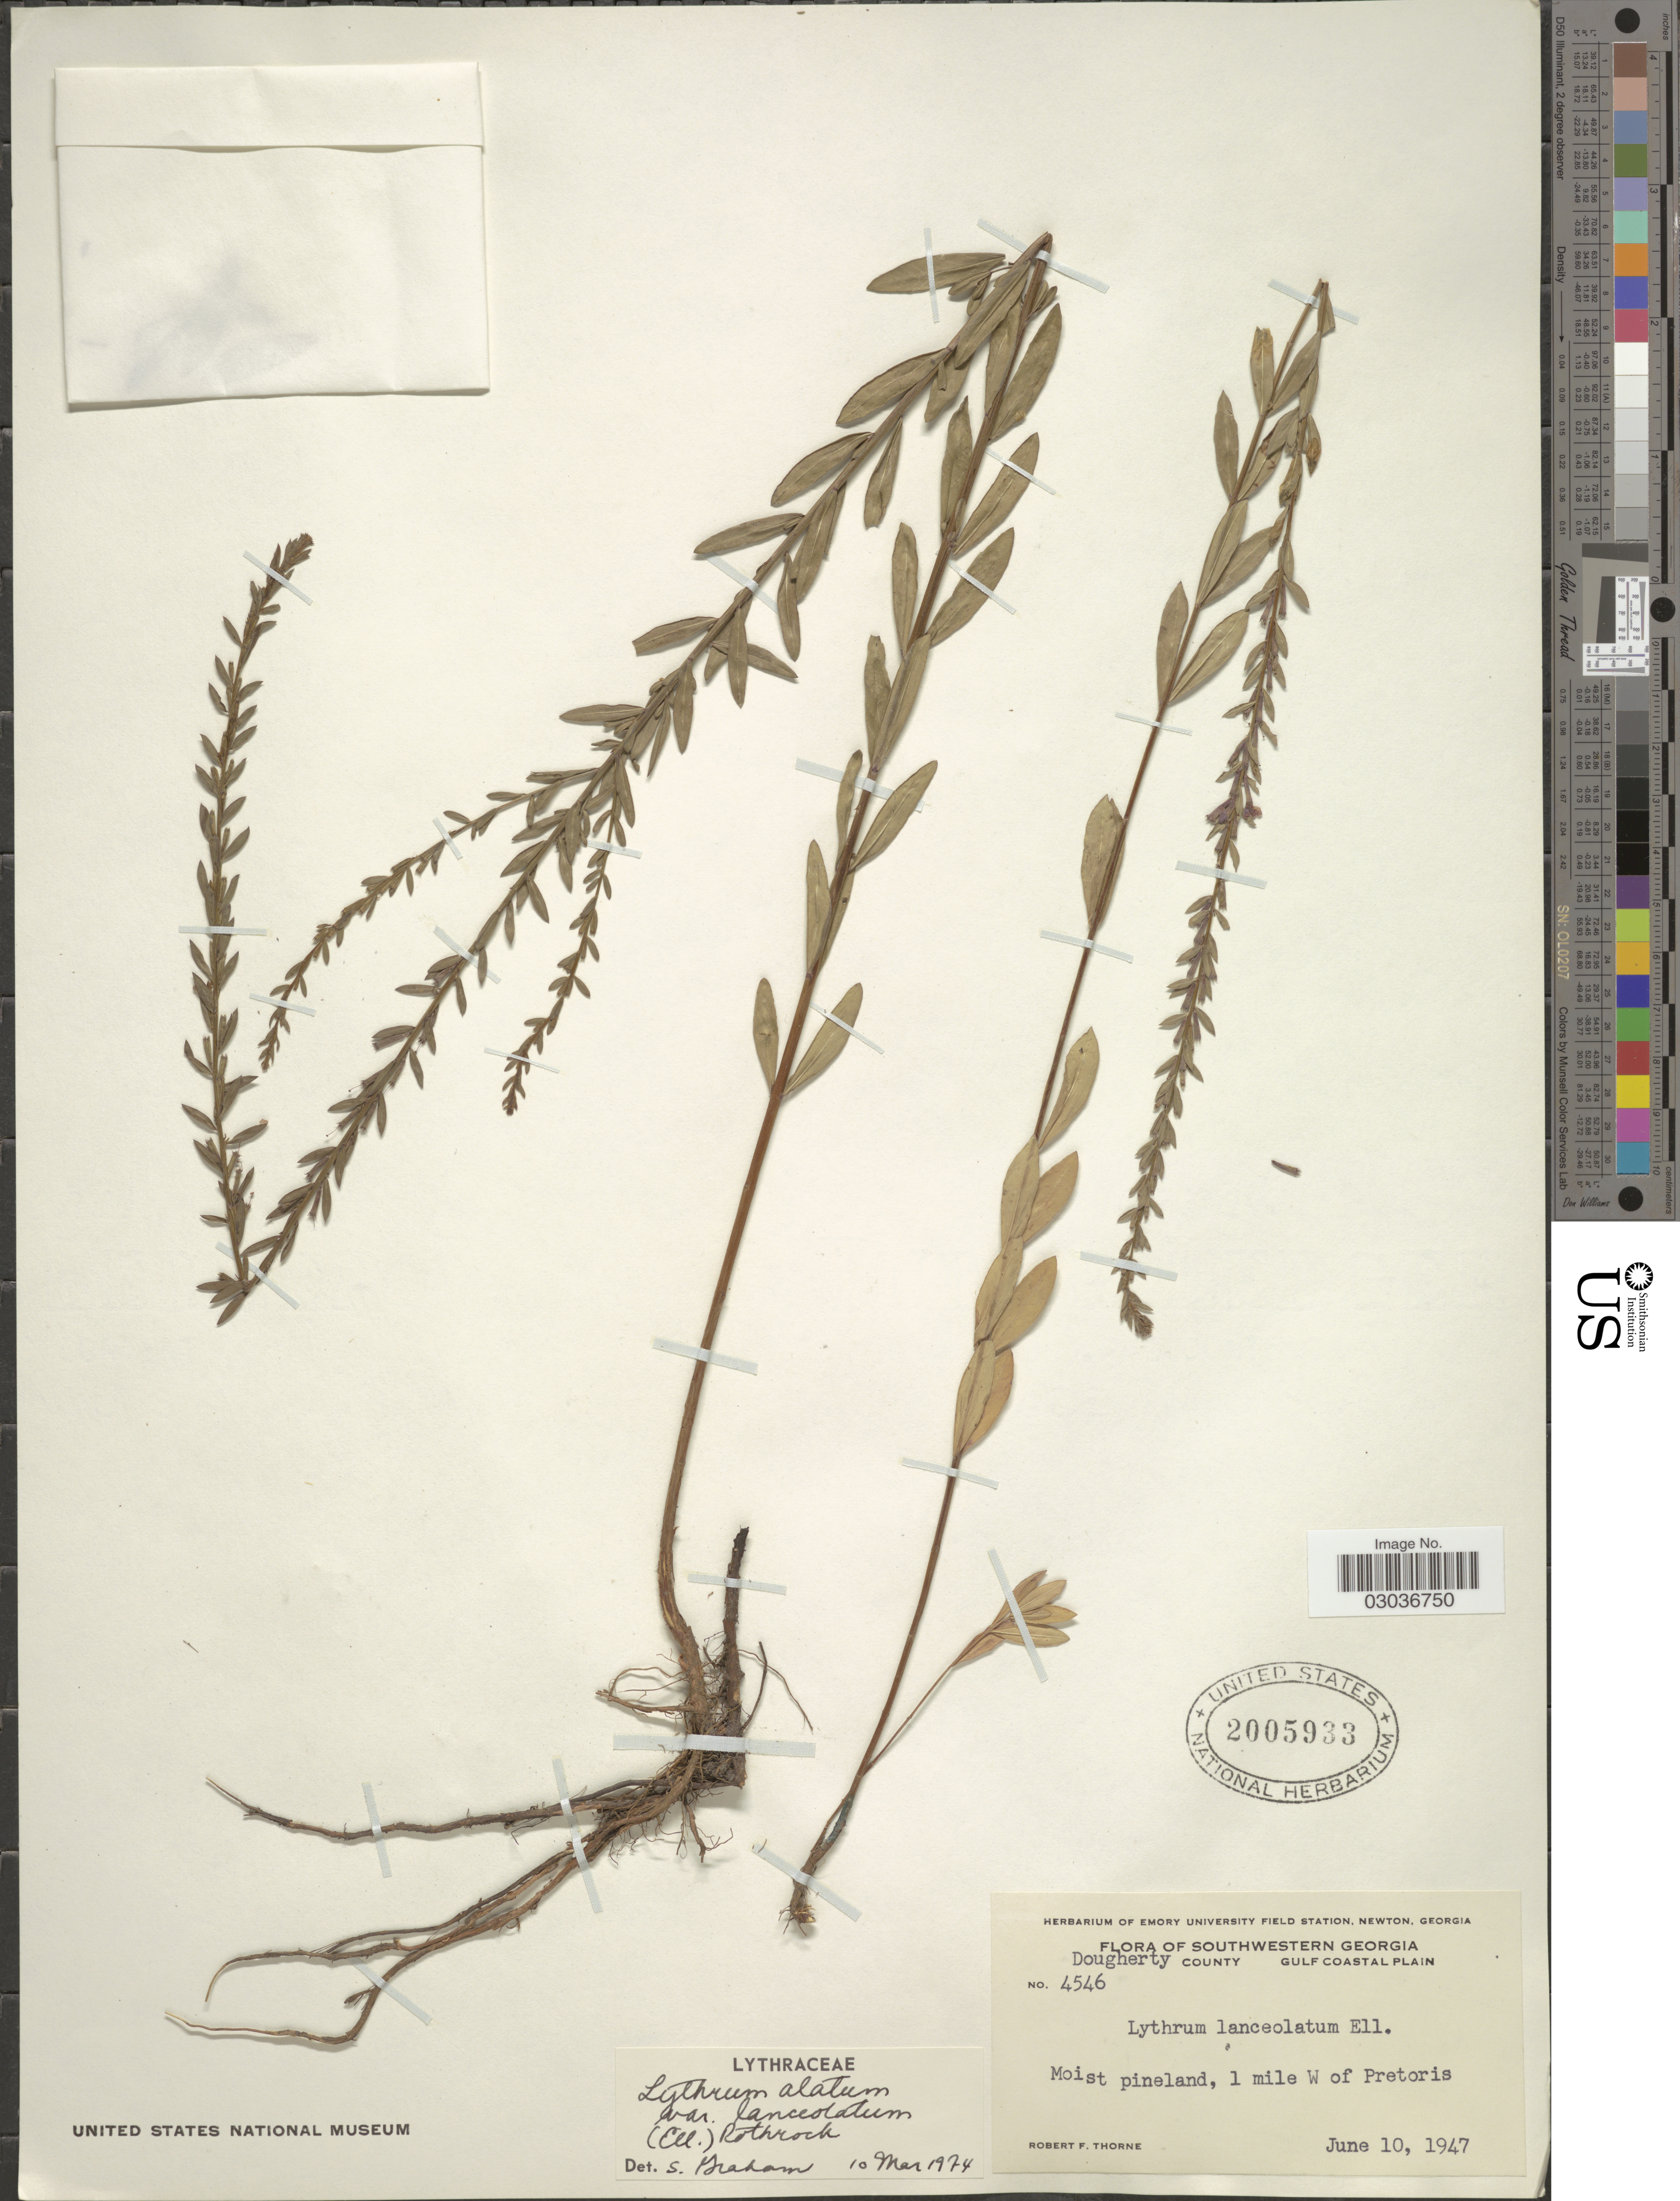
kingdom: Plantae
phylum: Tracheophyta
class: Magnoliopsida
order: Myrtales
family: Lythraceae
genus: Lythrum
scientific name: Lythrum alatum var. lanceolatum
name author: (Elliott) A. Gray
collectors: R. F. Thorne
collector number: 4546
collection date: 1947-06-10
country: United States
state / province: Georgia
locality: Southwestern Georgia. Dougherty County, Gulf Coastal Plain. Moist pineland, 1 mile W of Pretoris.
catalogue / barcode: US 2005933